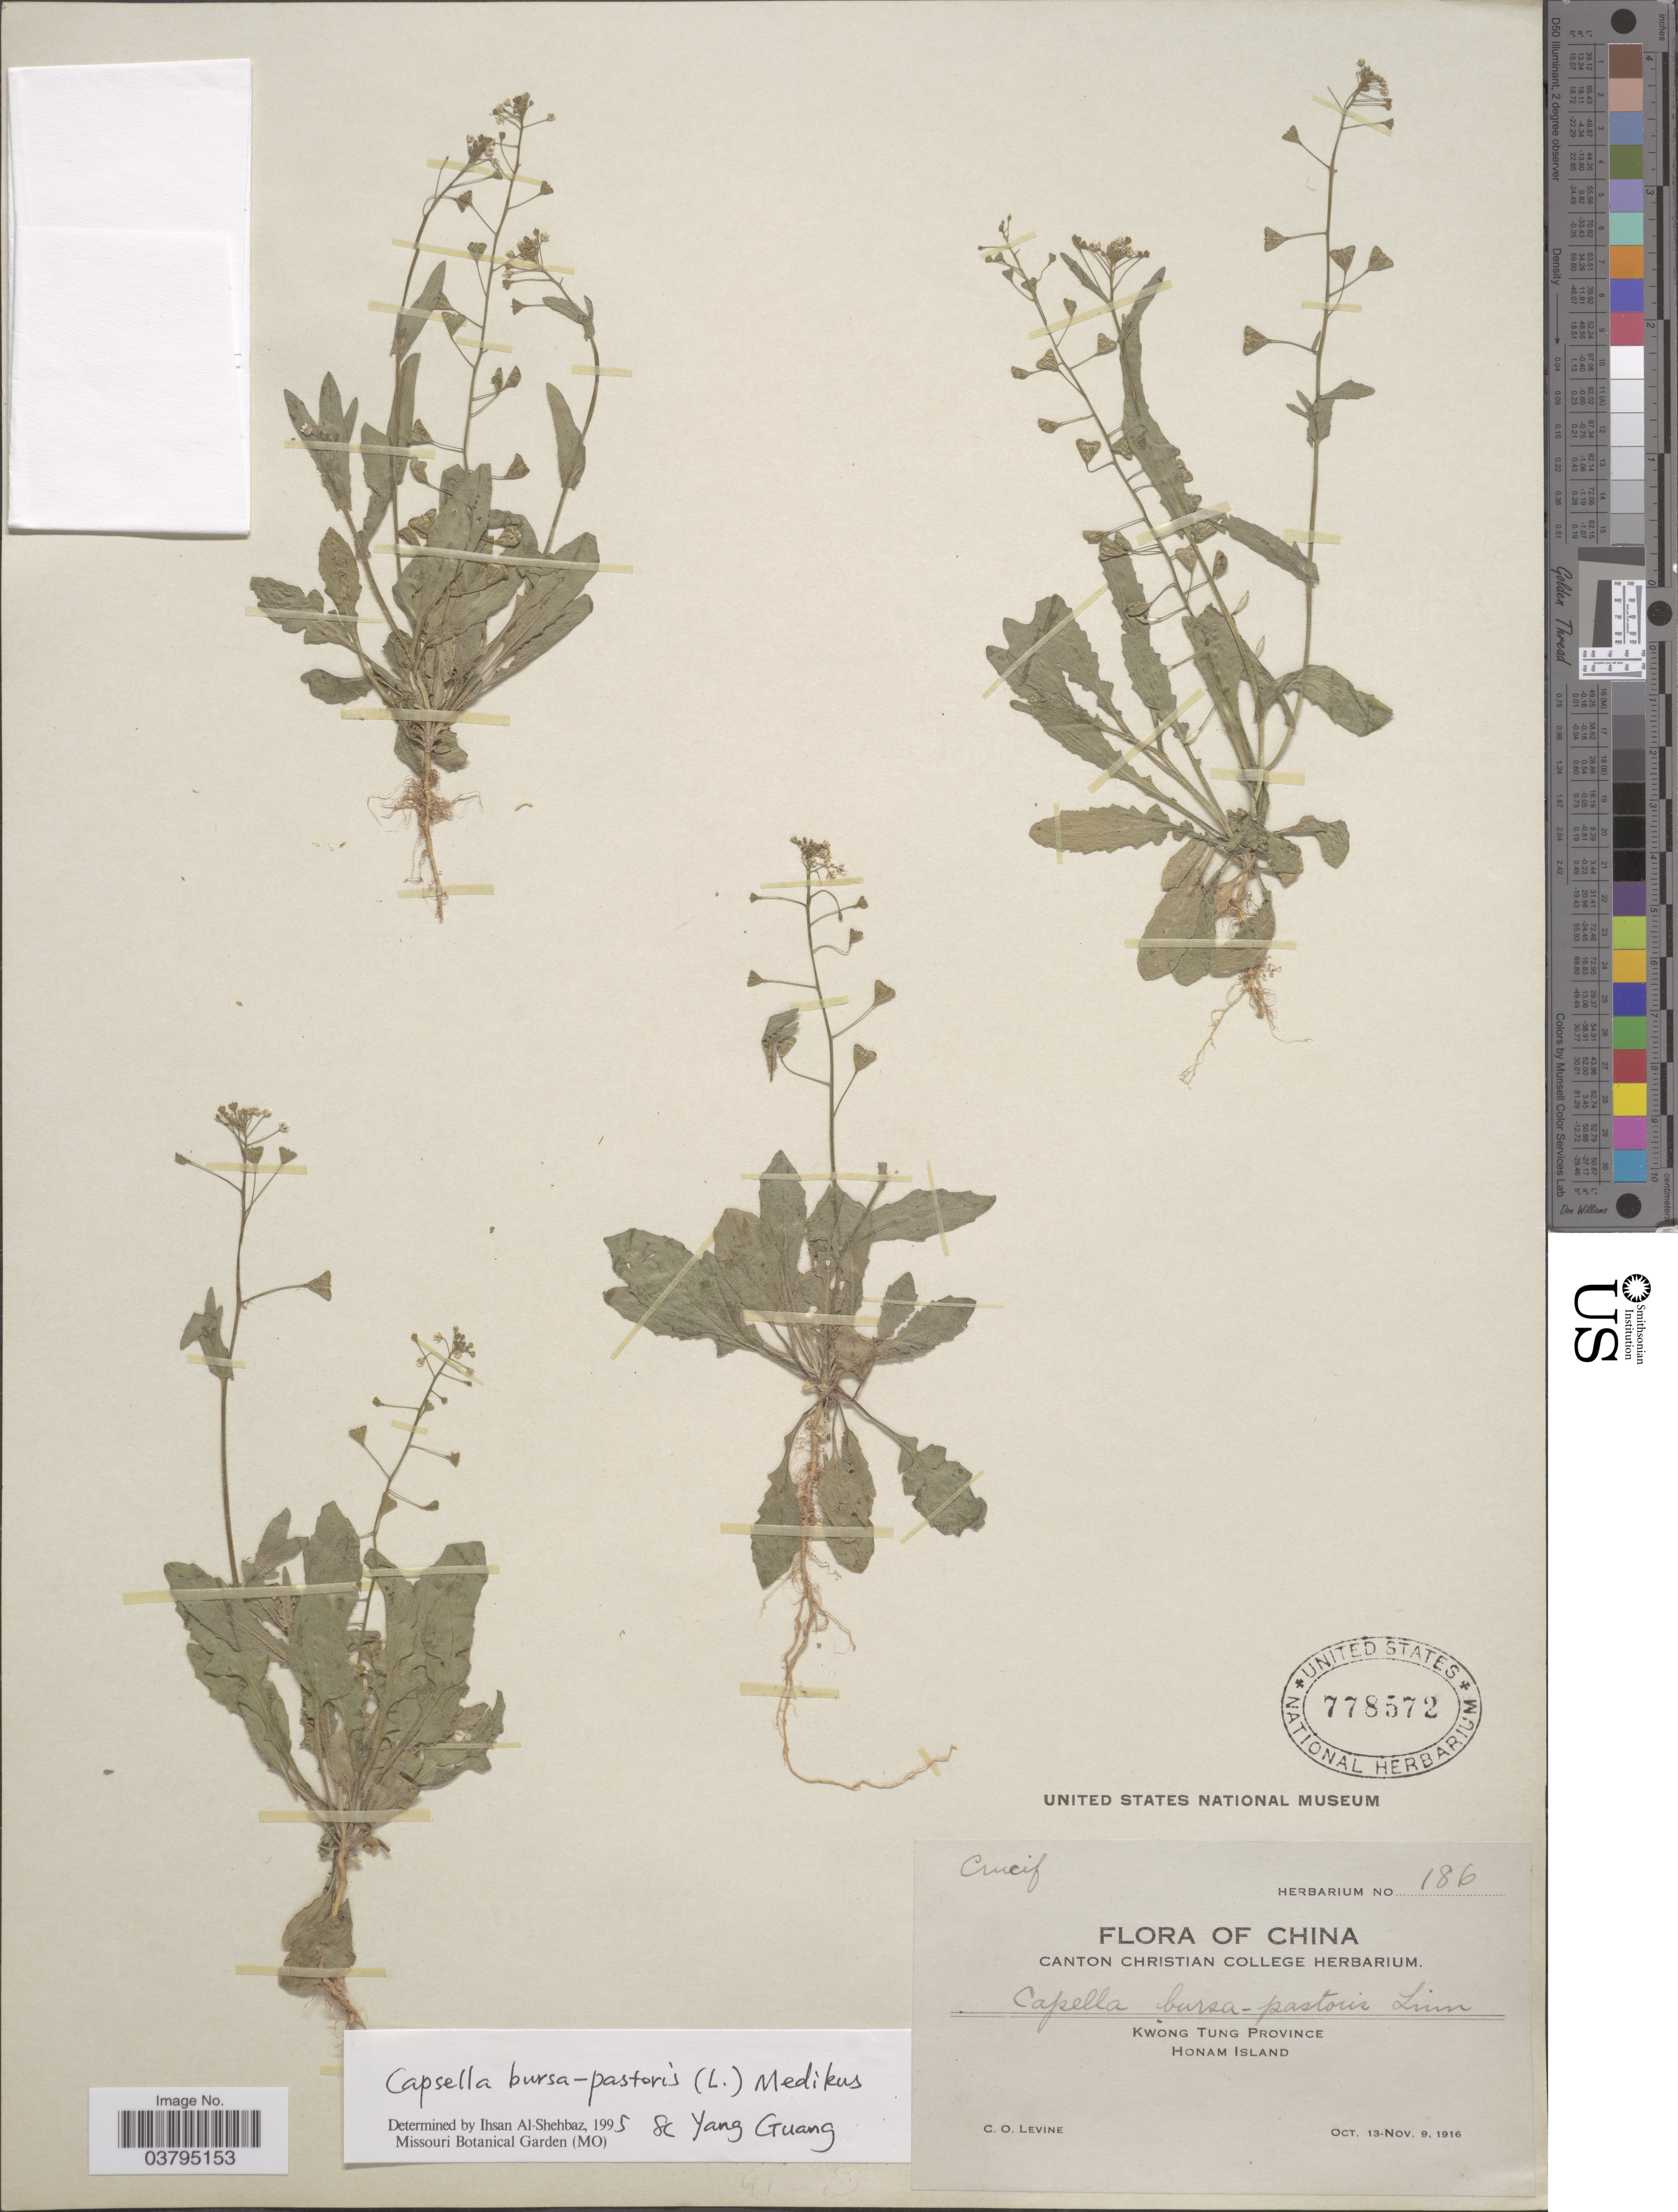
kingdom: Plantae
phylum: Tracheophyta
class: Magnoliopsida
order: Brassicales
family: Brassicaceae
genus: Capsella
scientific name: Capsella bursa-pastoris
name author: (L.) Medik.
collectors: C. O. Levine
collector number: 186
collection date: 1916-10-13/1916-11-09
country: China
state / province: Guangdong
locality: Kwong Tung Province. Honam Island.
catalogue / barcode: US 778572